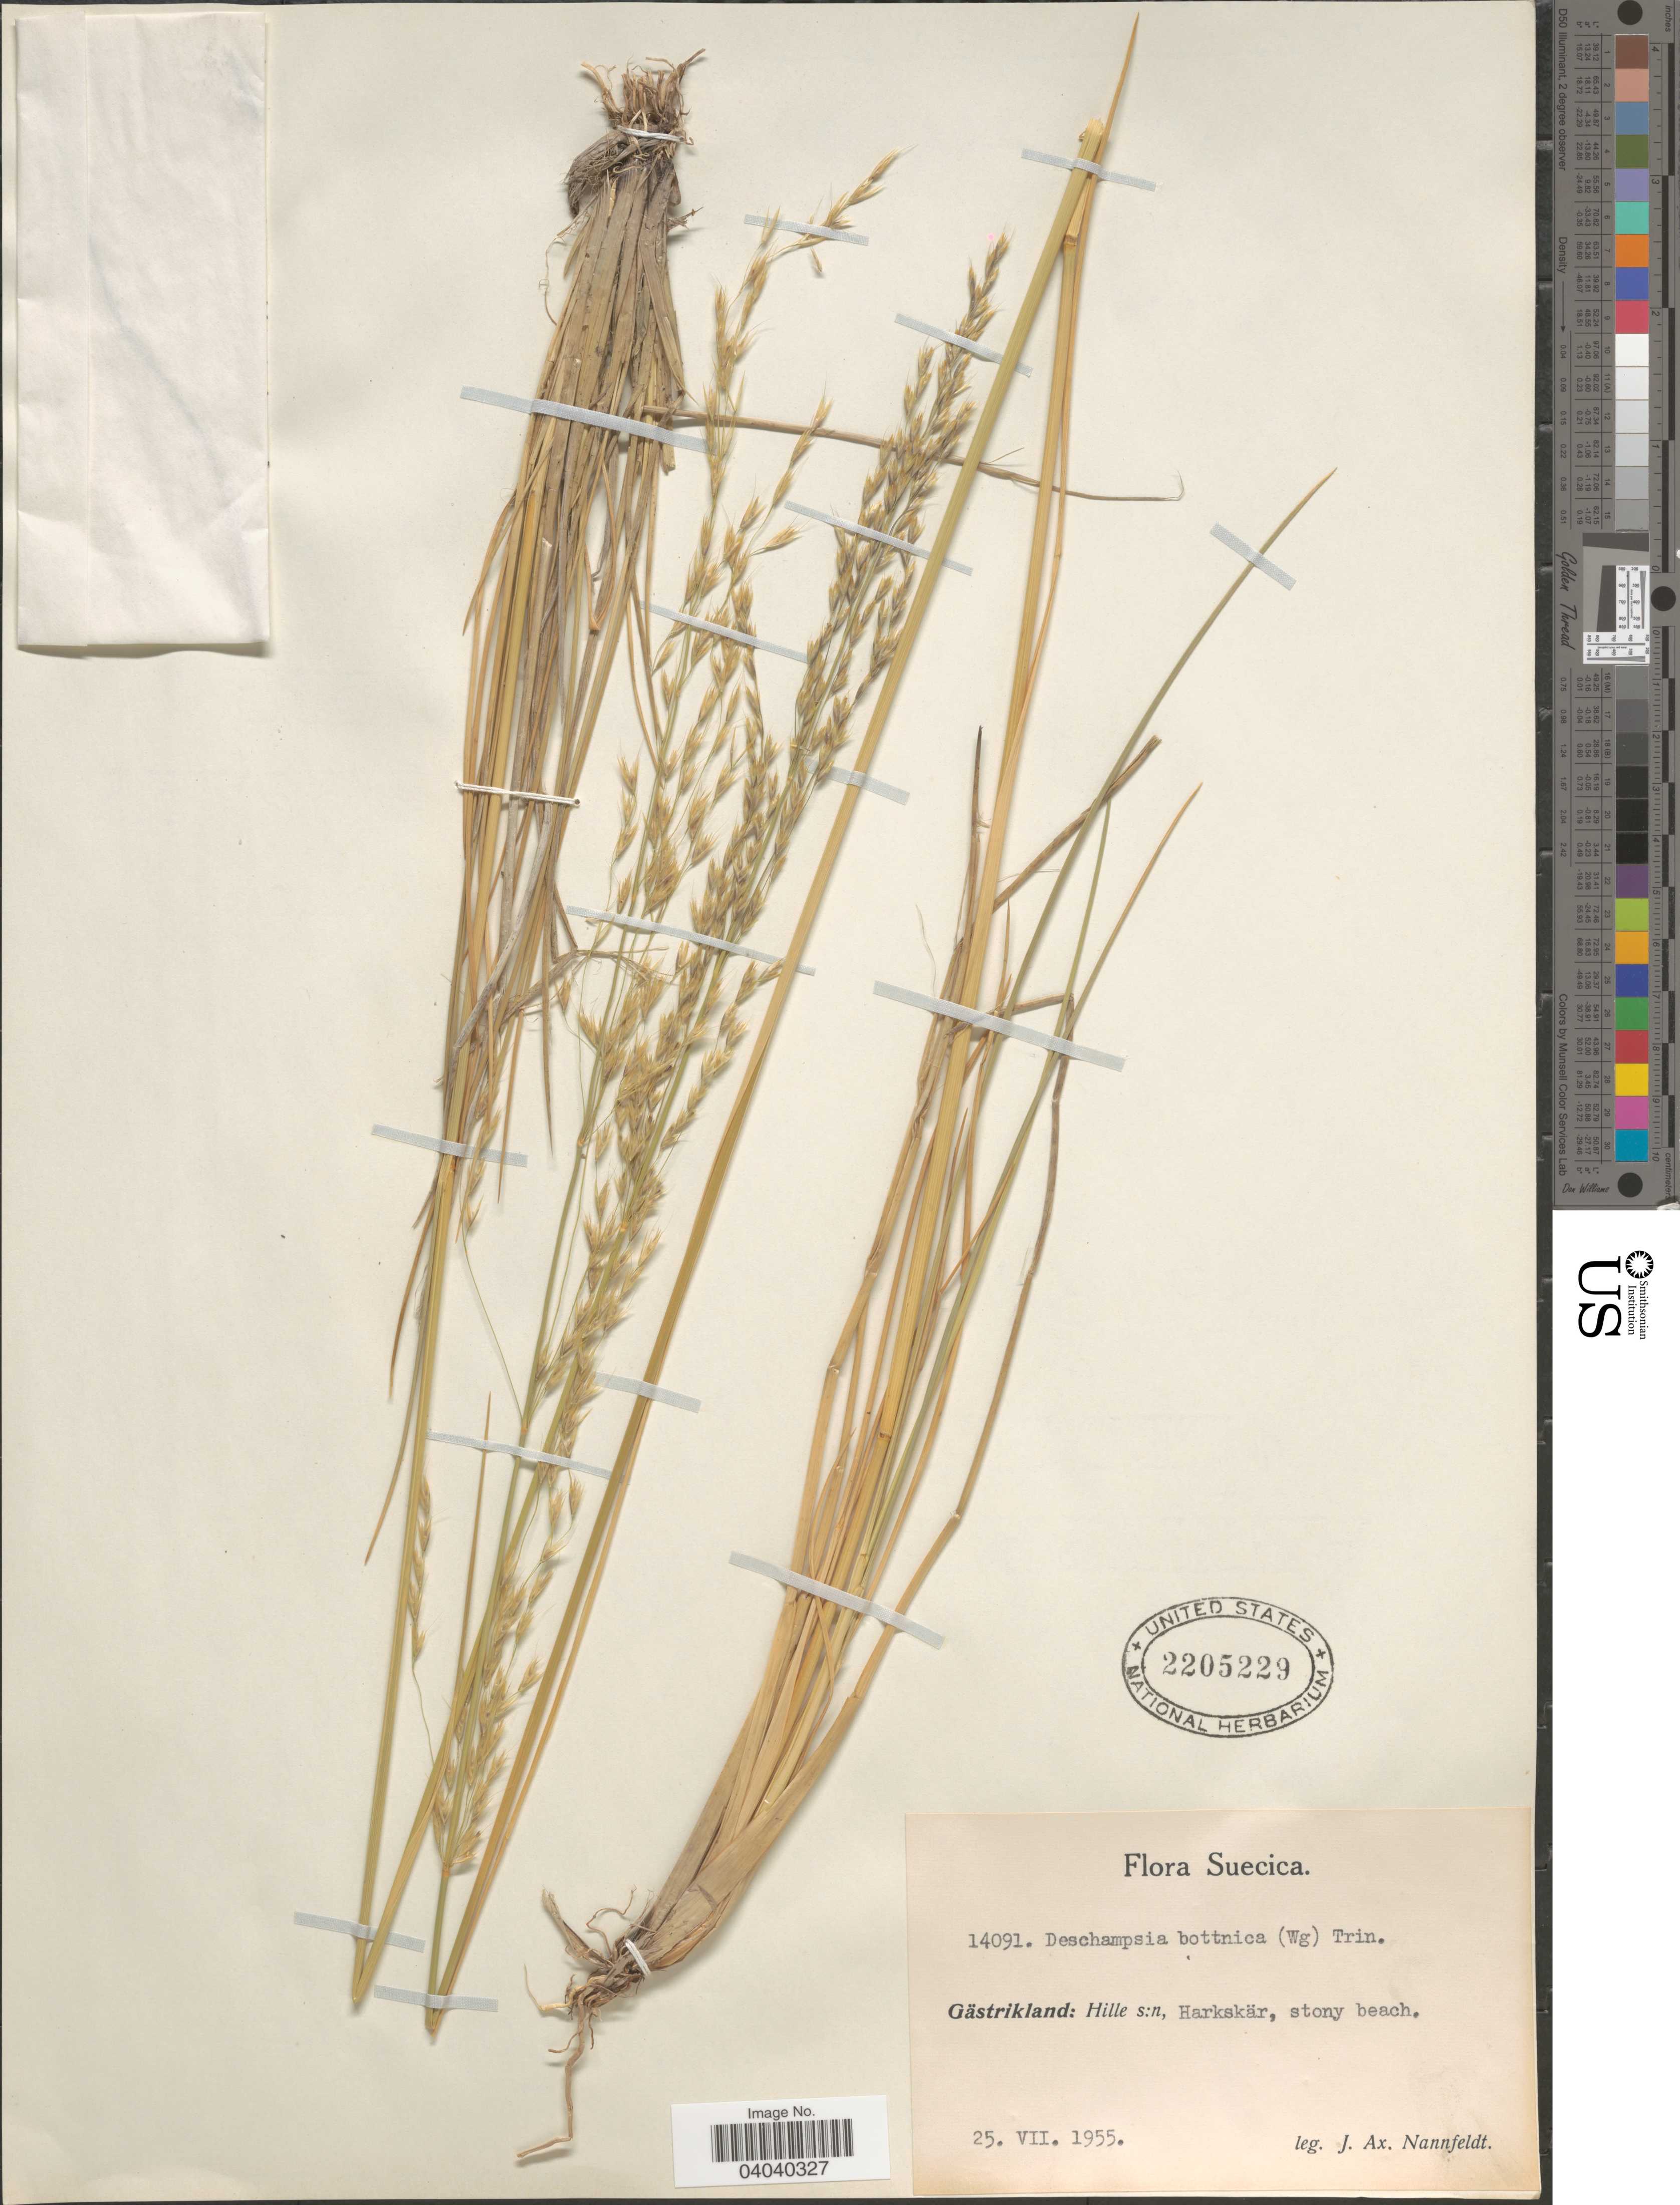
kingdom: Plantae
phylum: Tracheophyta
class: Liliopsida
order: Poales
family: Poaceae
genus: Deschampsia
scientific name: Deschampsia bottnica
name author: (Wahlenb.) Trin.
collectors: J. Nannfeldt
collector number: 14091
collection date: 1955-07-25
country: Sweden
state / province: Gavleborg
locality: Suecica. Gästrikland: Hille s:n, Harkskär.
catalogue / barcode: US 2205229